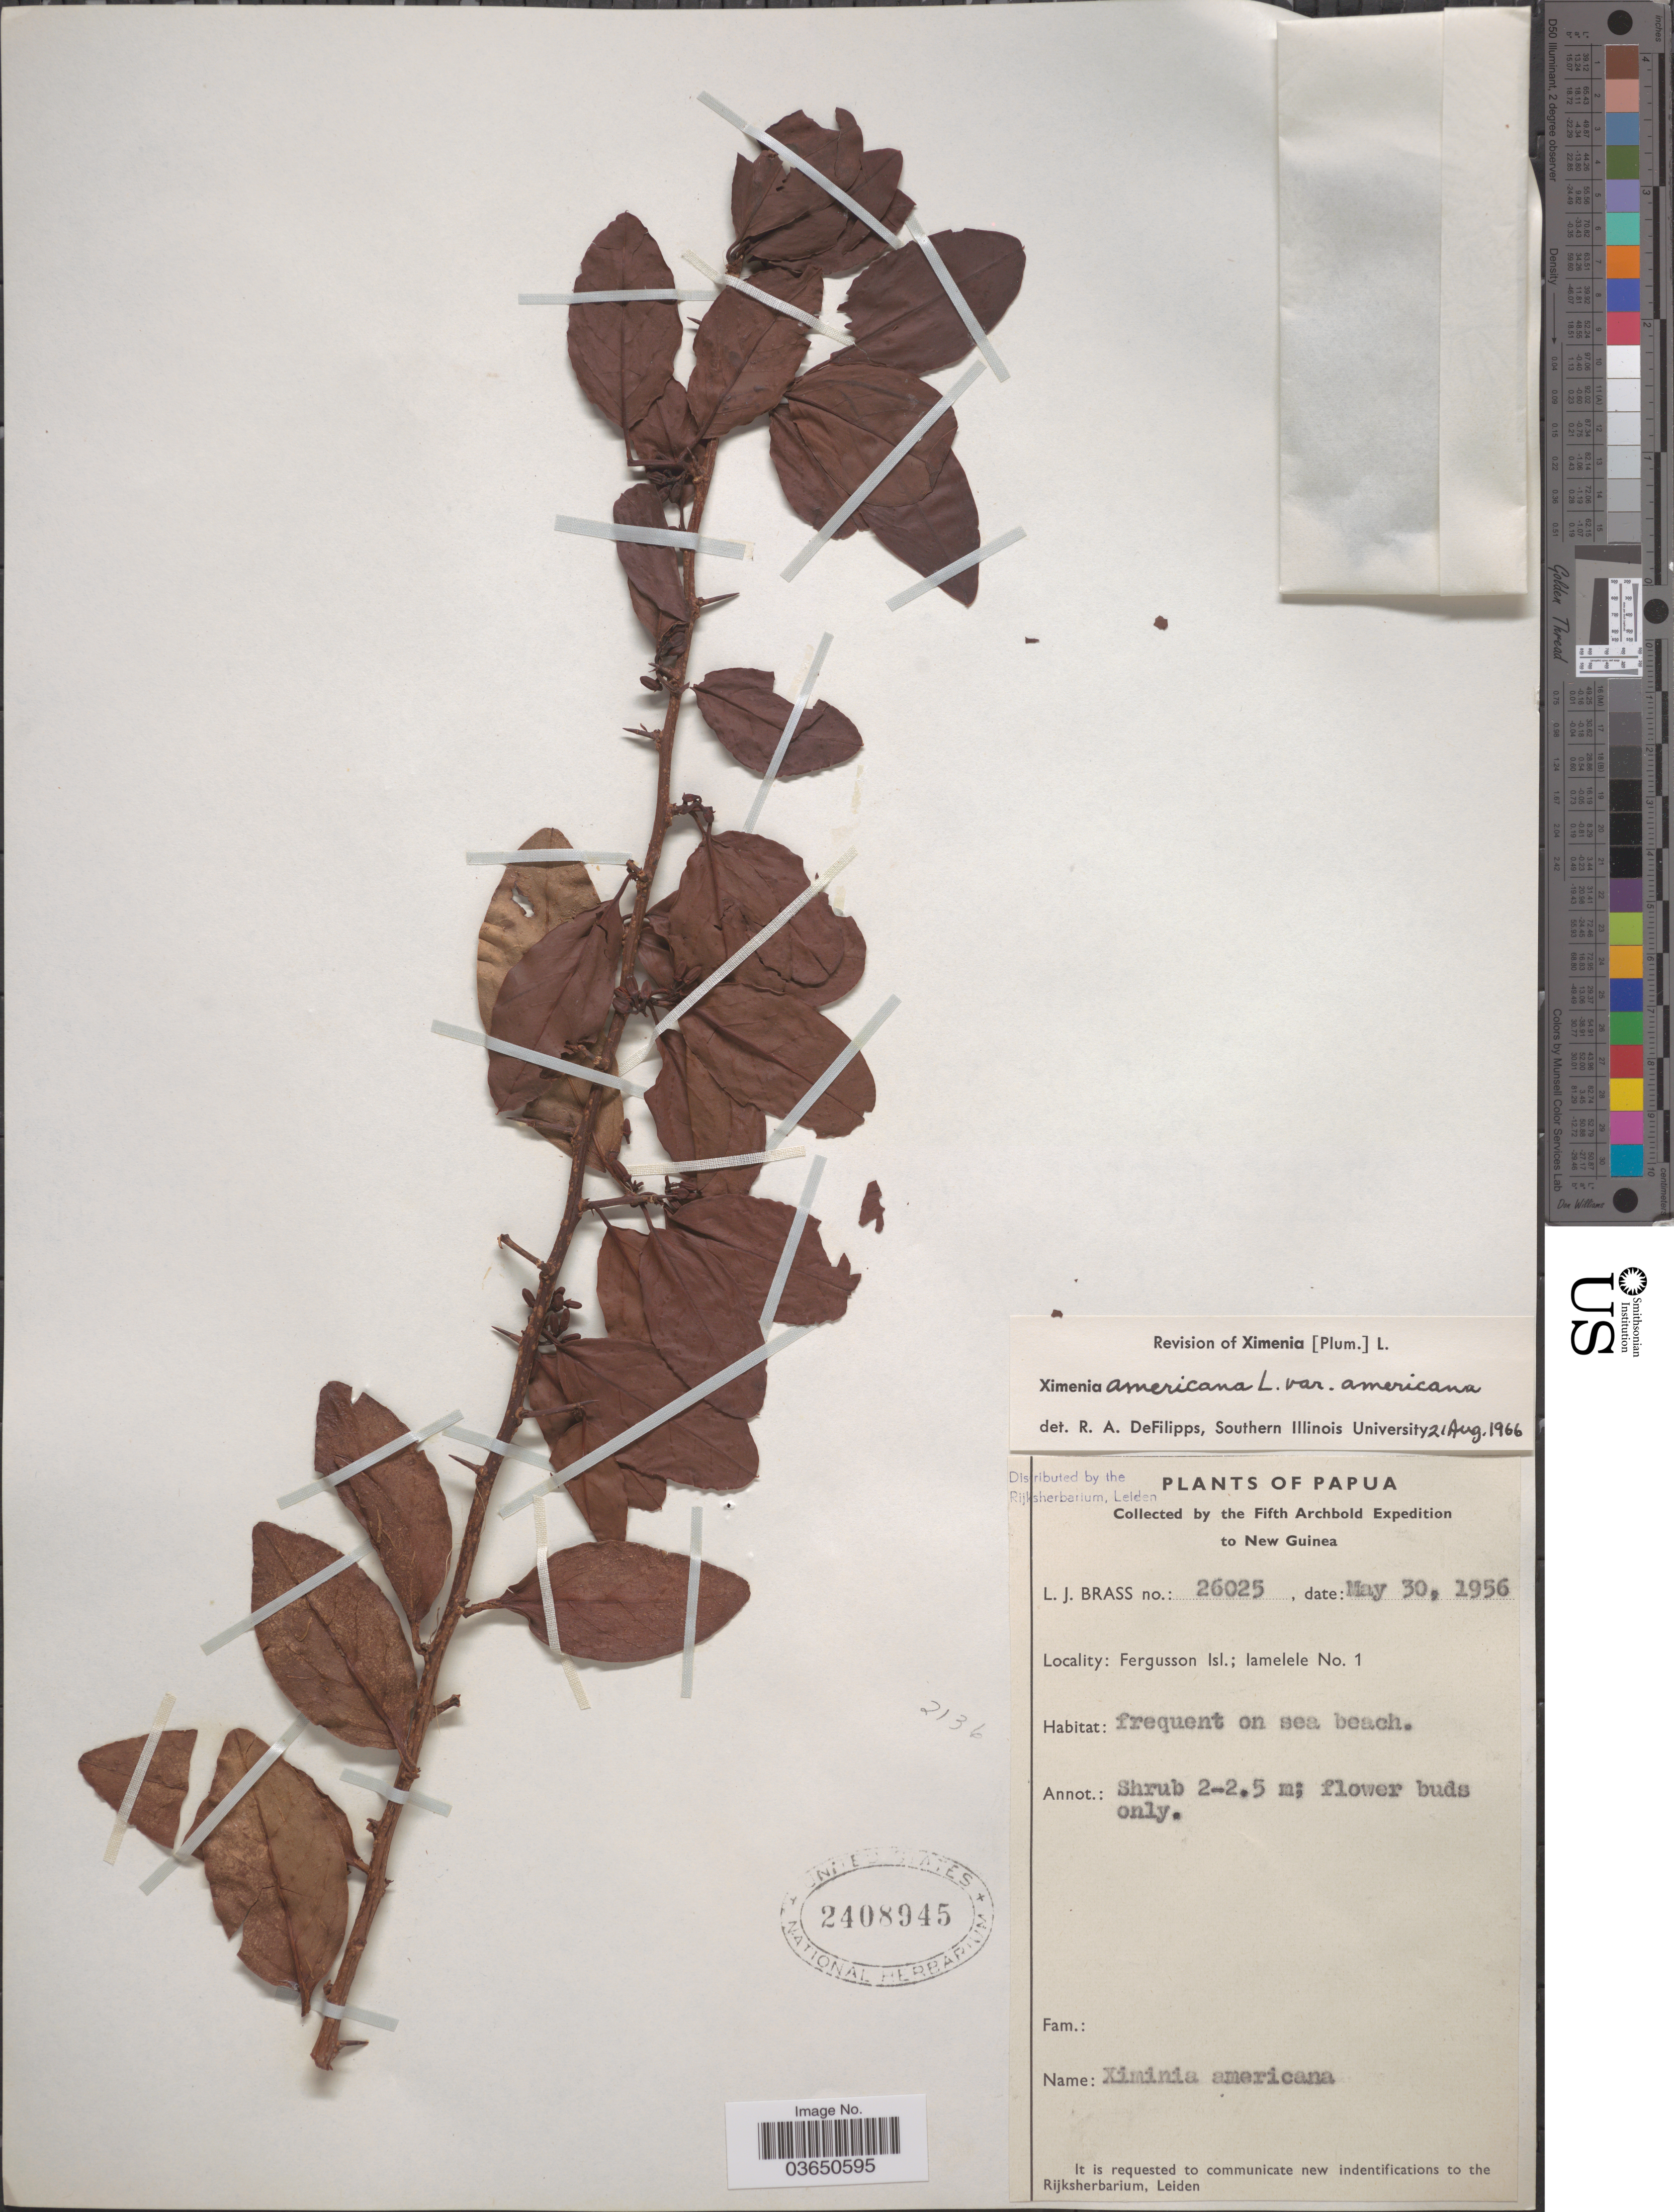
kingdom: Plantae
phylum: Tracheophyta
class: Magnoliopsida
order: Santalales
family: Ximeniaceae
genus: Ximenia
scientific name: Ximenia americana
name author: L.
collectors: L. J. Brass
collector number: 26025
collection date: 1956-05-30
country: Papua New Guinea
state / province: Milne Bay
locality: Papua. New Guinea. Fergusson Isl.; lamelele No. 1. Frequent on sea beach.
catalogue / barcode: US 2408945